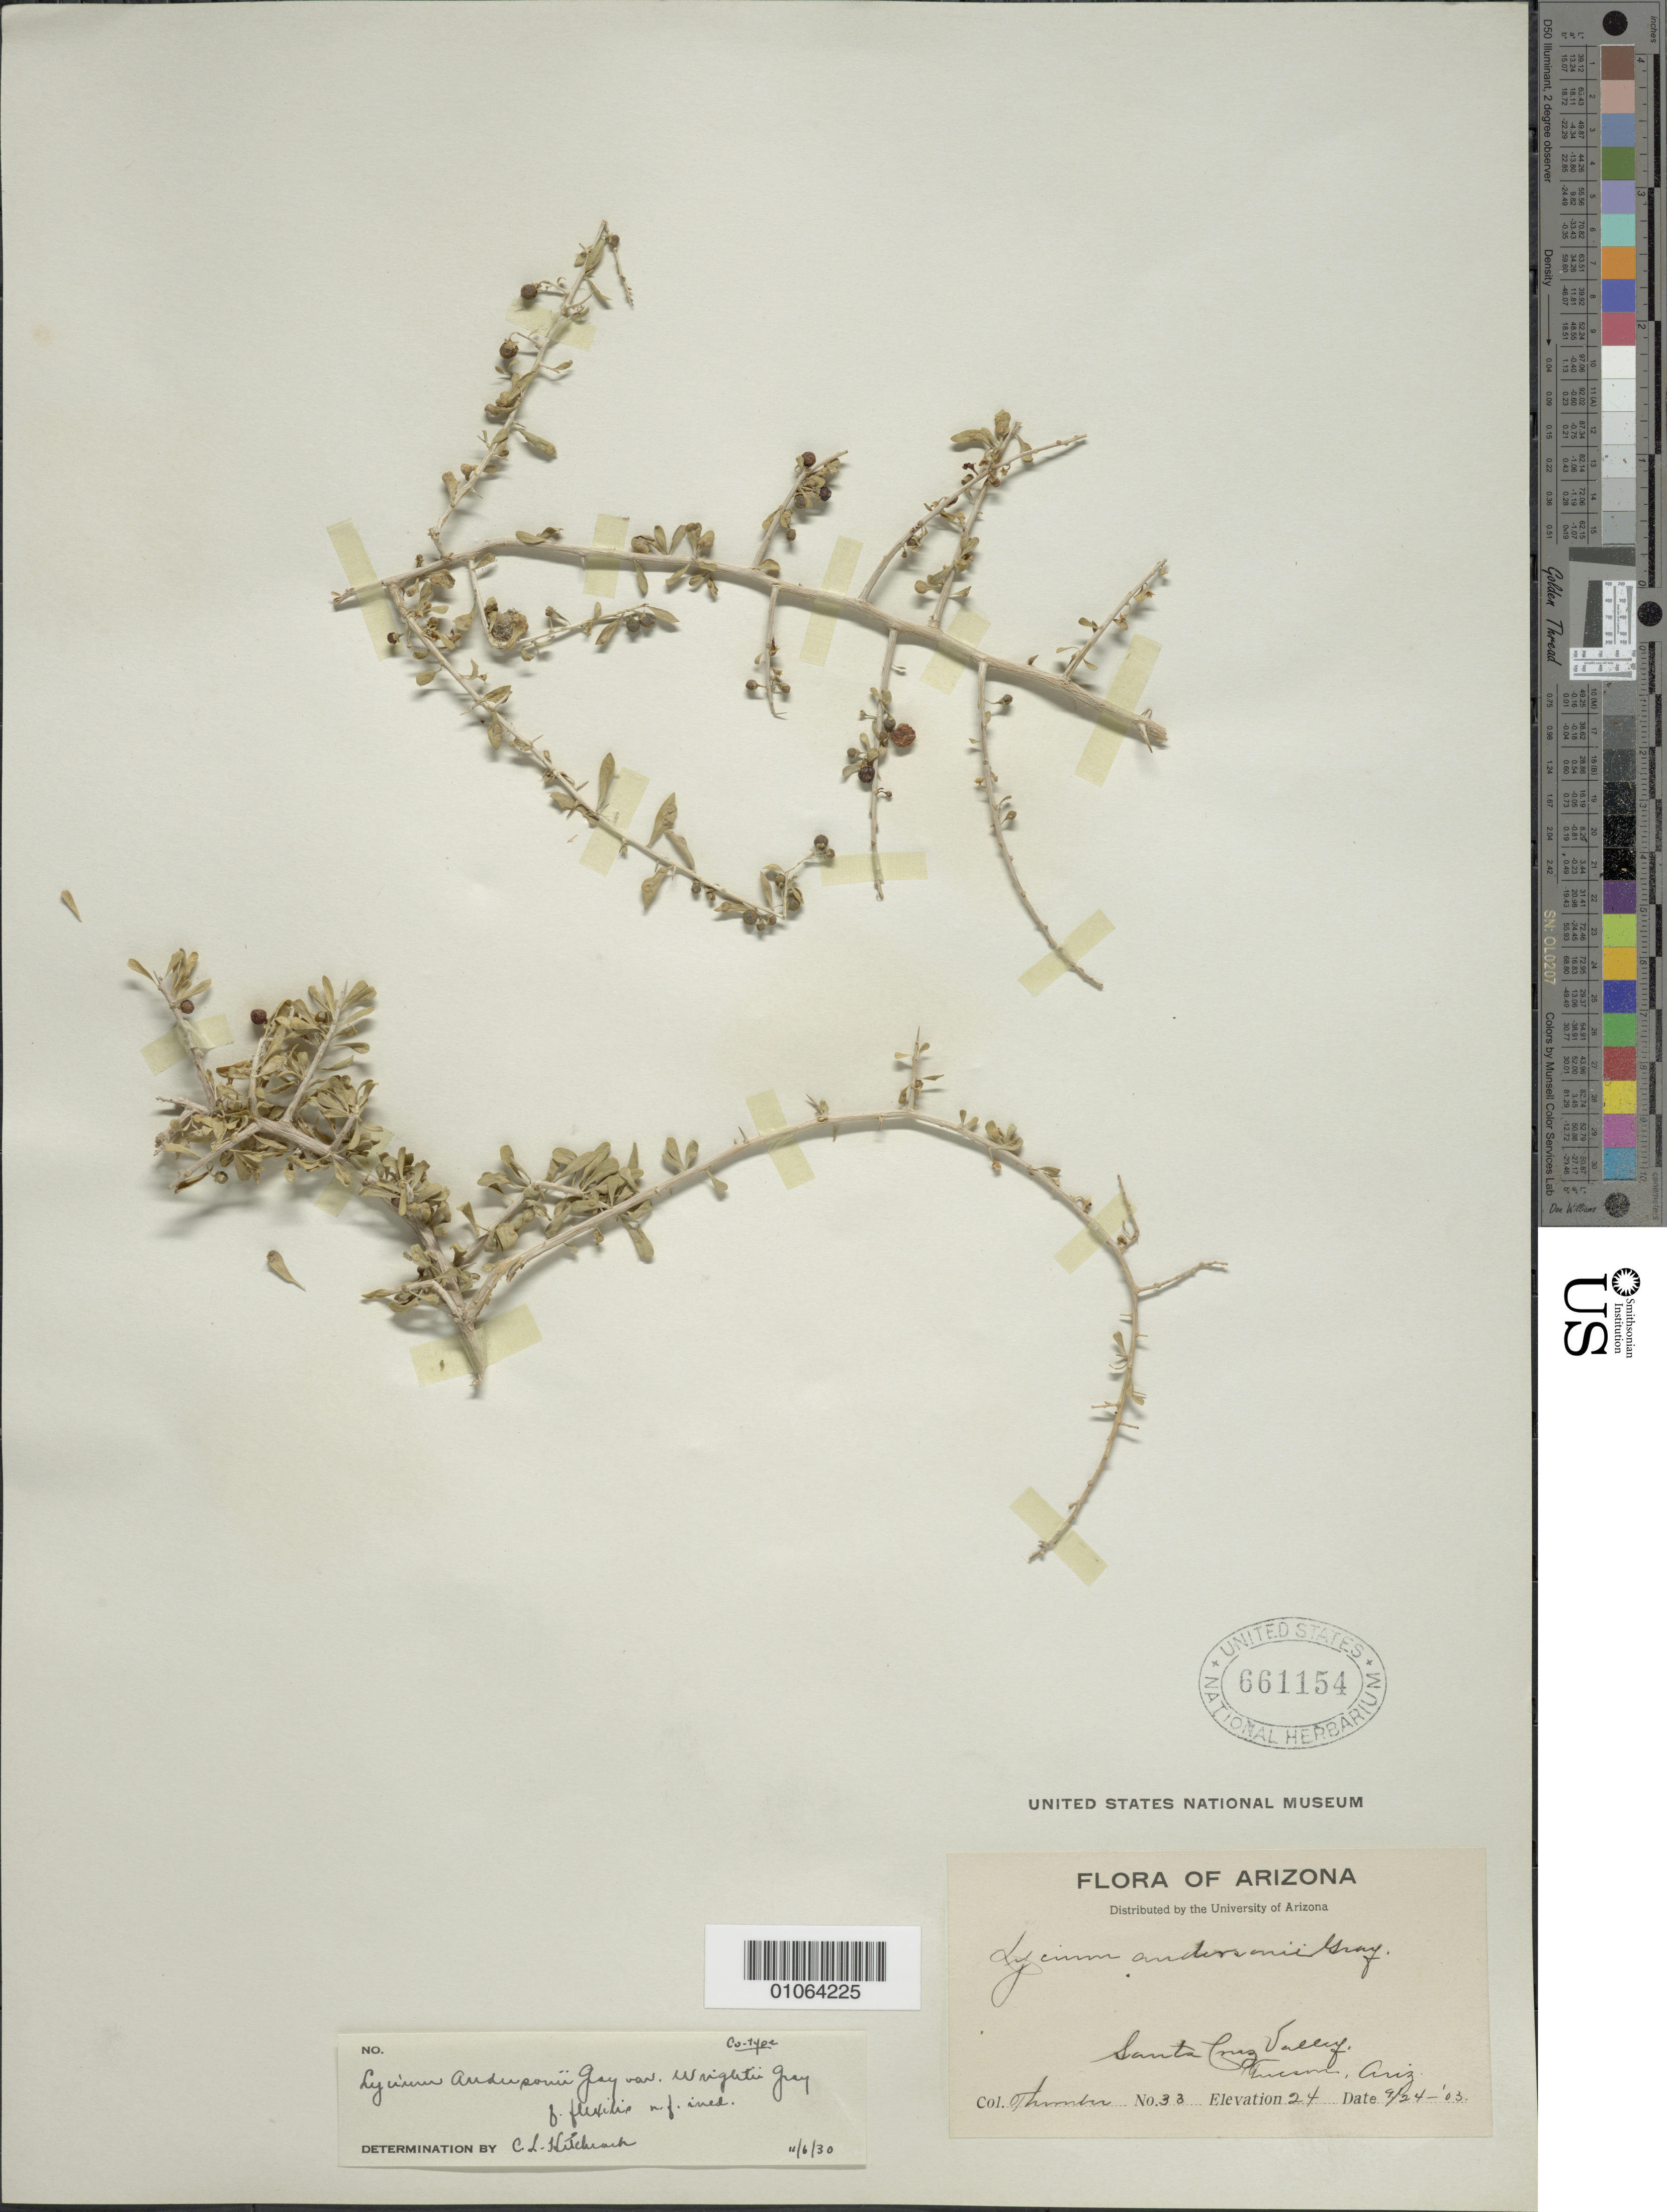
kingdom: Plantae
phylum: Tracheophyta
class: Magnoliopsida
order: Solanales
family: Solanaceae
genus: Lycium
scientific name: Lycium andersonii f. flexilis C.L. Hitchc. form nov. ined.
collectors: -. Thornber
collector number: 33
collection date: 1903-09-24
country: United States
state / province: Arizona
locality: Santa Cruz Valley, Tucson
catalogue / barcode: US 661154